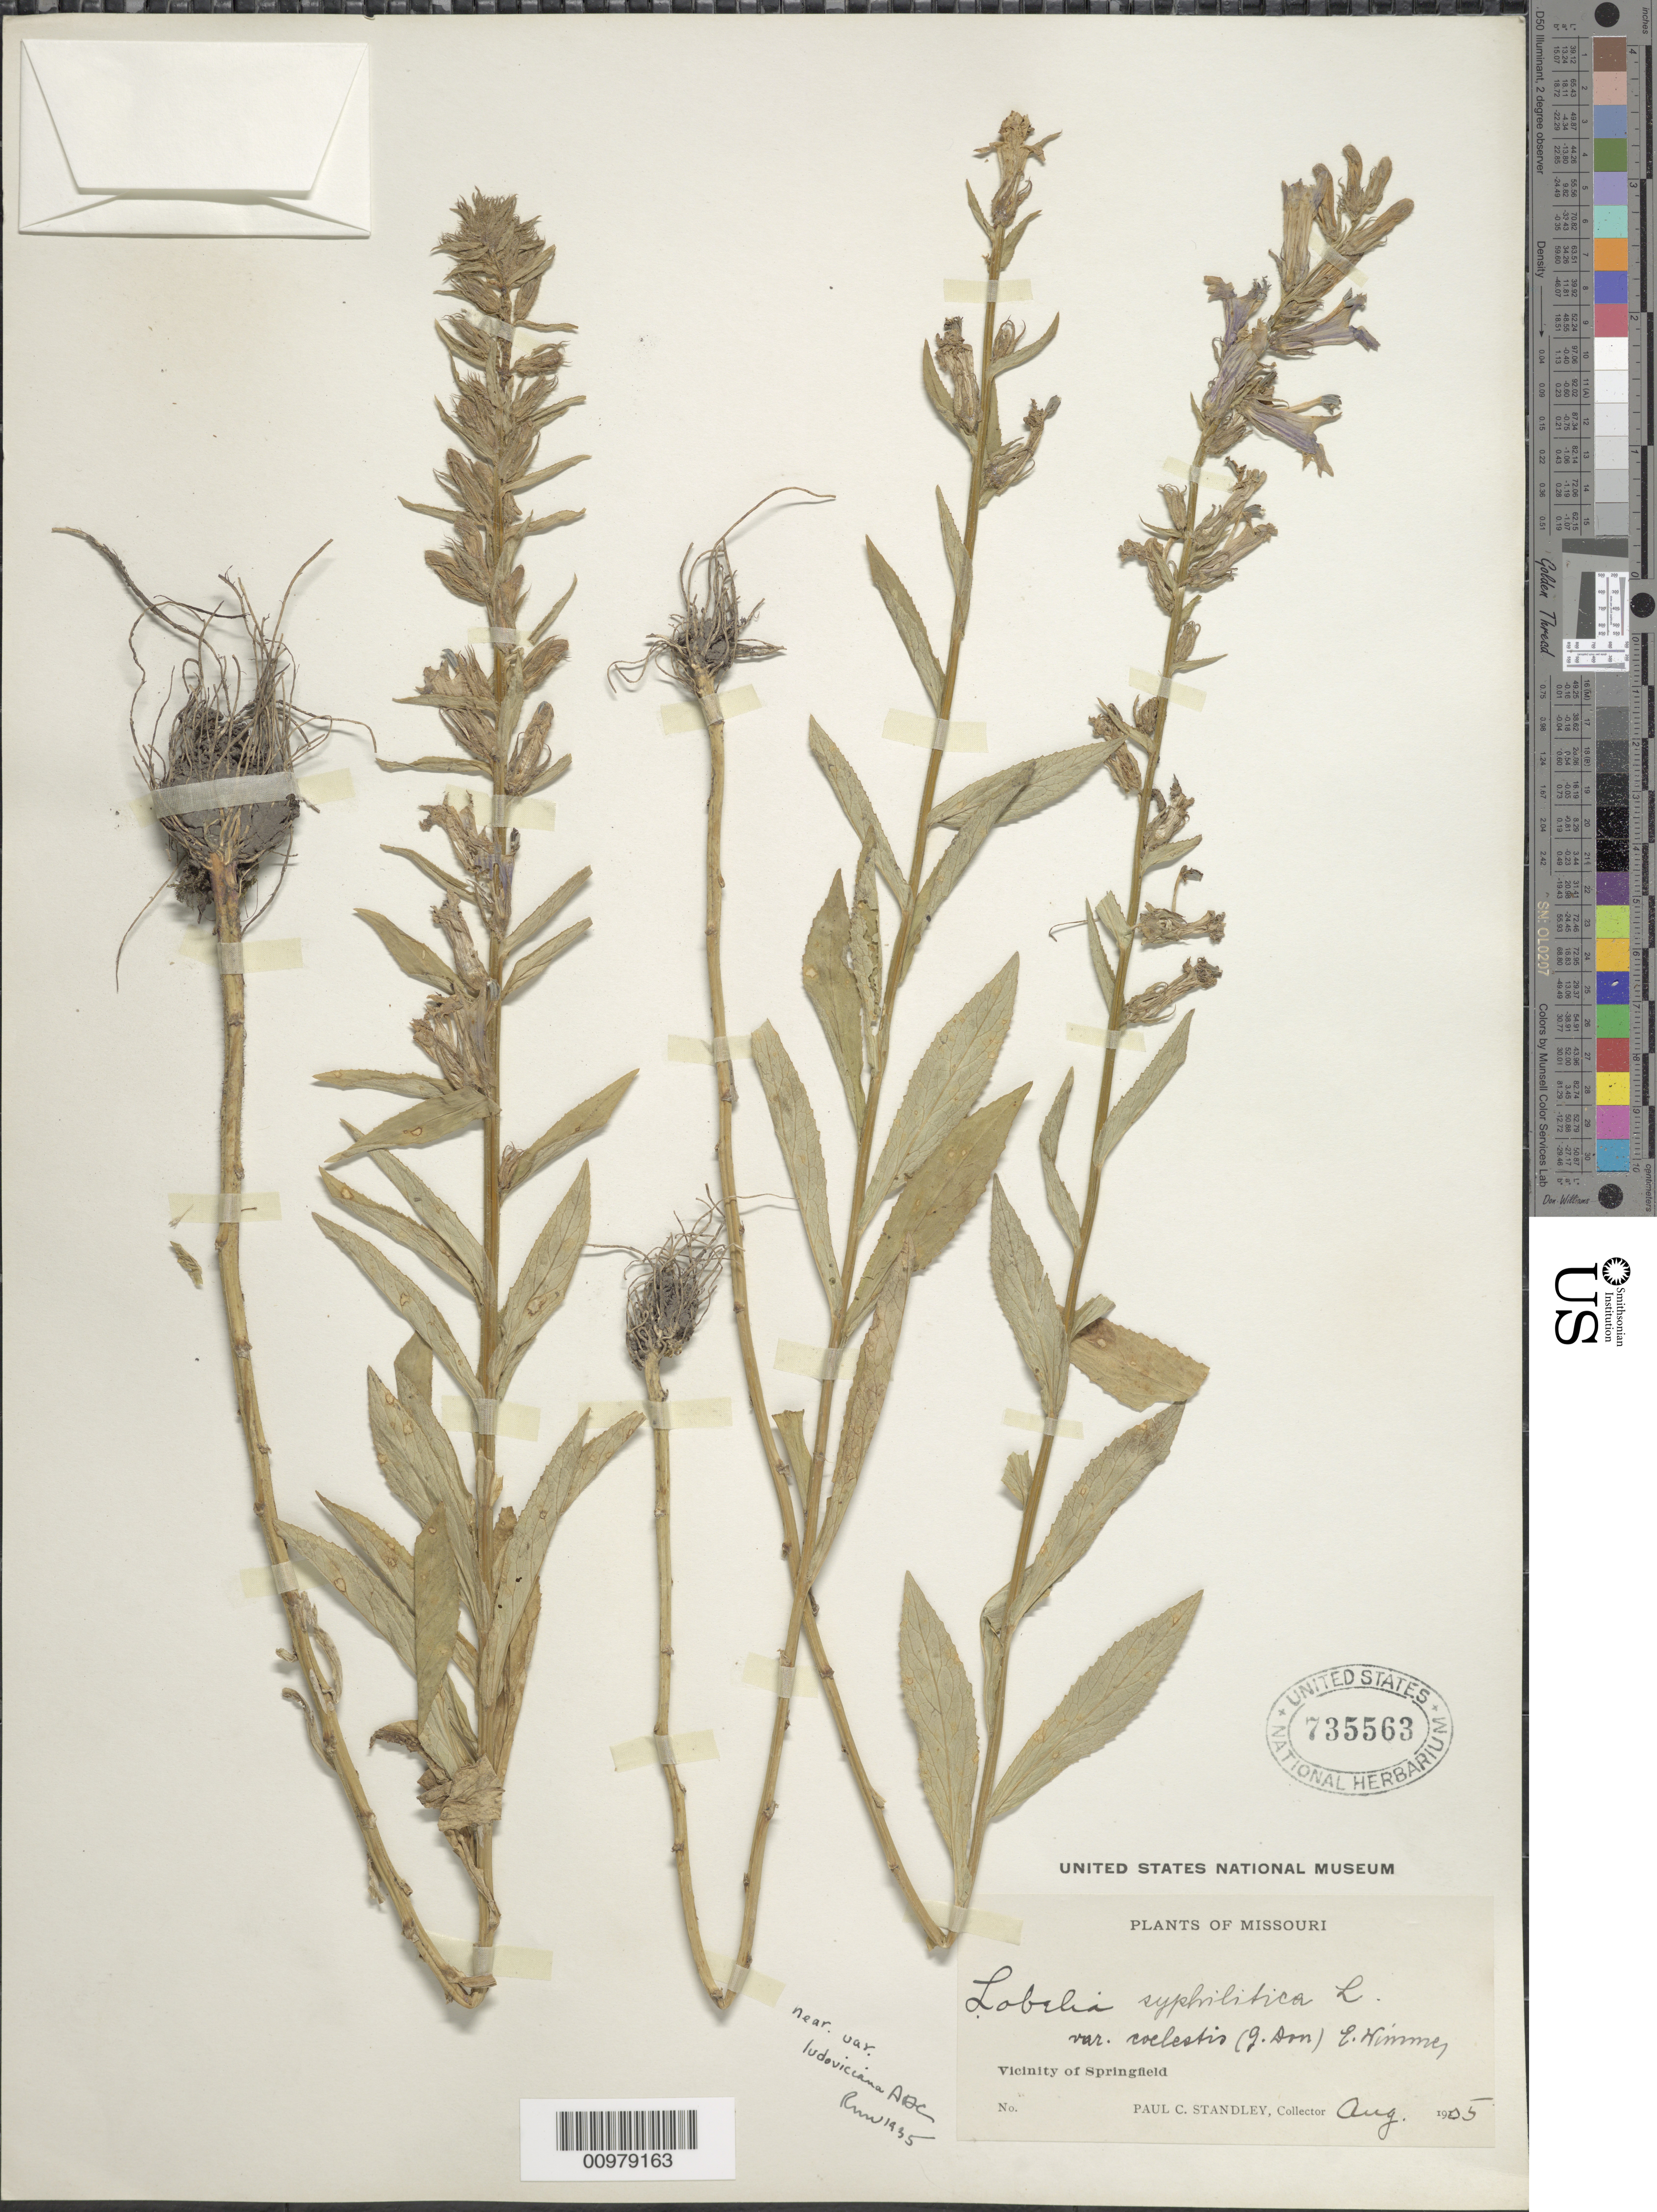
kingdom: Plantae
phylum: Tracheophyta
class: Magnoliopsida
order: Asterales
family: Campanulaceae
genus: Lobelia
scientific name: Lobelia siphilitica var. ludoviciana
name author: A. DC.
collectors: P. C. Standley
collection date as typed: Aug. 1905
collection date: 1905-08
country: United States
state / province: Missouri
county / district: Greene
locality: Springfield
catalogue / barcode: US 735563